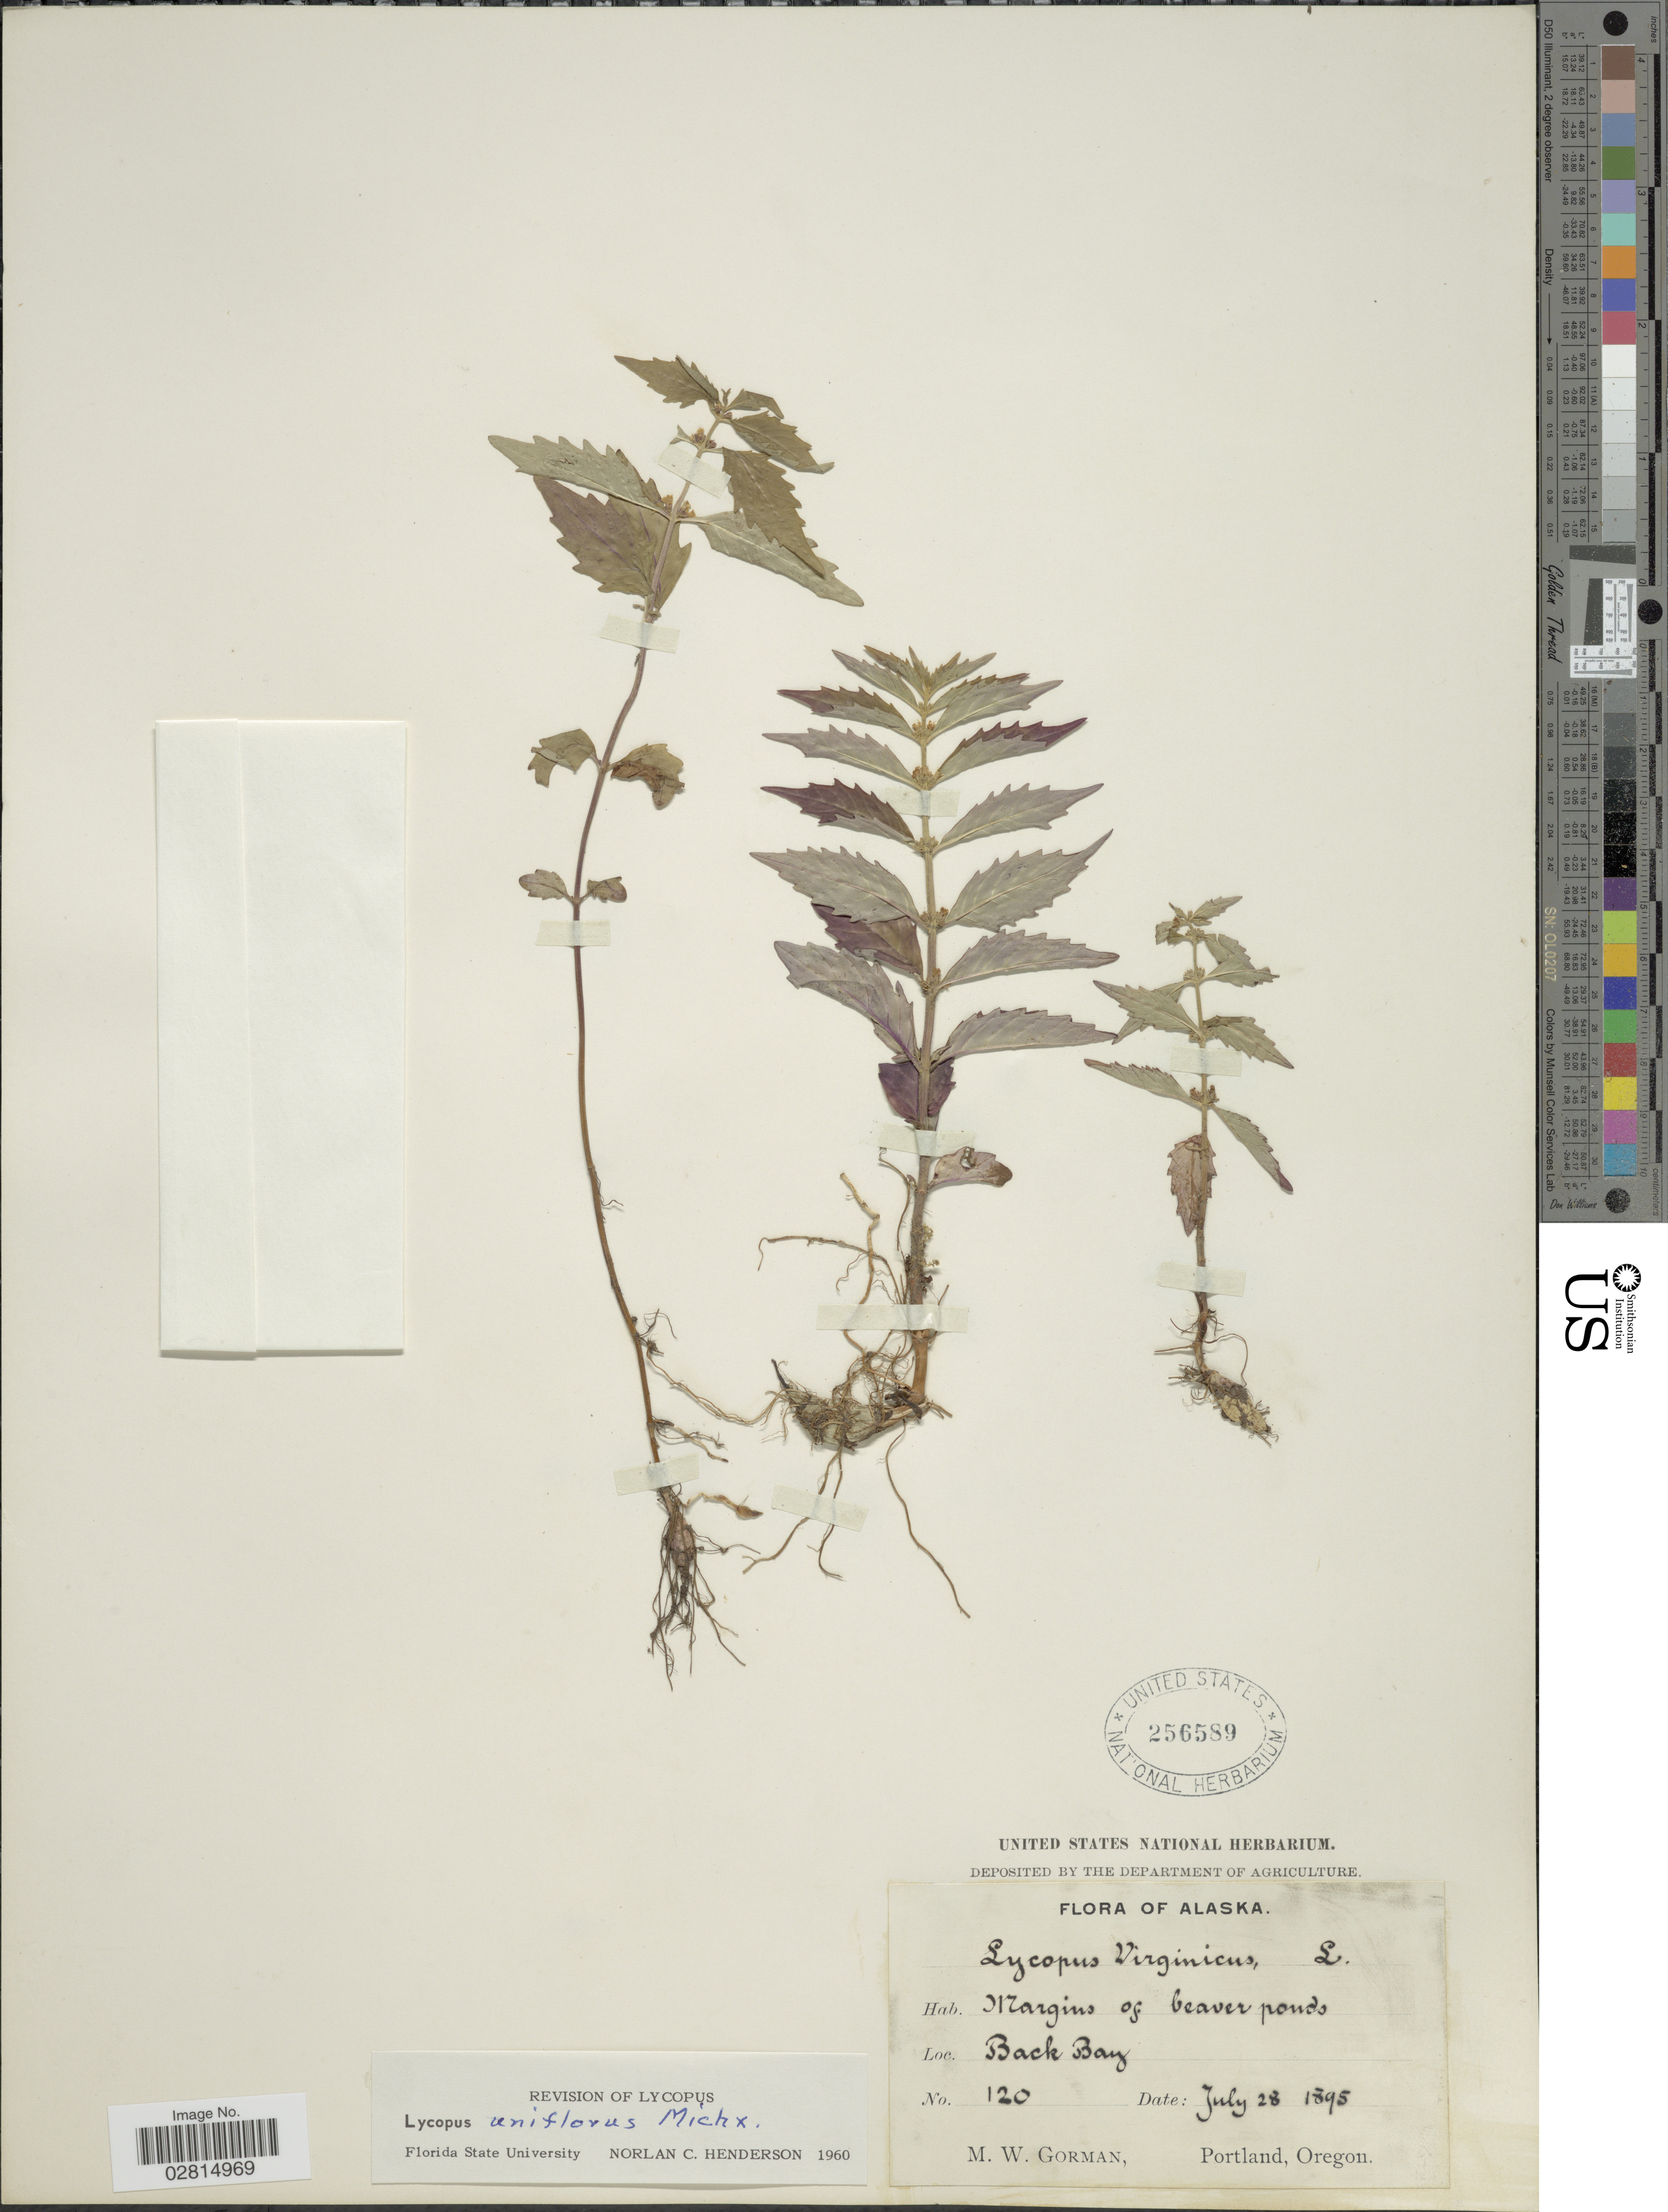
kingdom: Plantae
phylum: Tracheophyta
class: Magnoliopsida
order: Lamiales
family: Lamiaceae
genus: Lycopus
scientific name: Lycopus uniflorus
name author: Michx.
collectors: M. W. Gorman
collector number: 120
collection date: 1895-07-28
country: United States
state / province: Alaska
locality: Margins of beaver ponds, Back Bay.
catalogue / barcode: US 256589